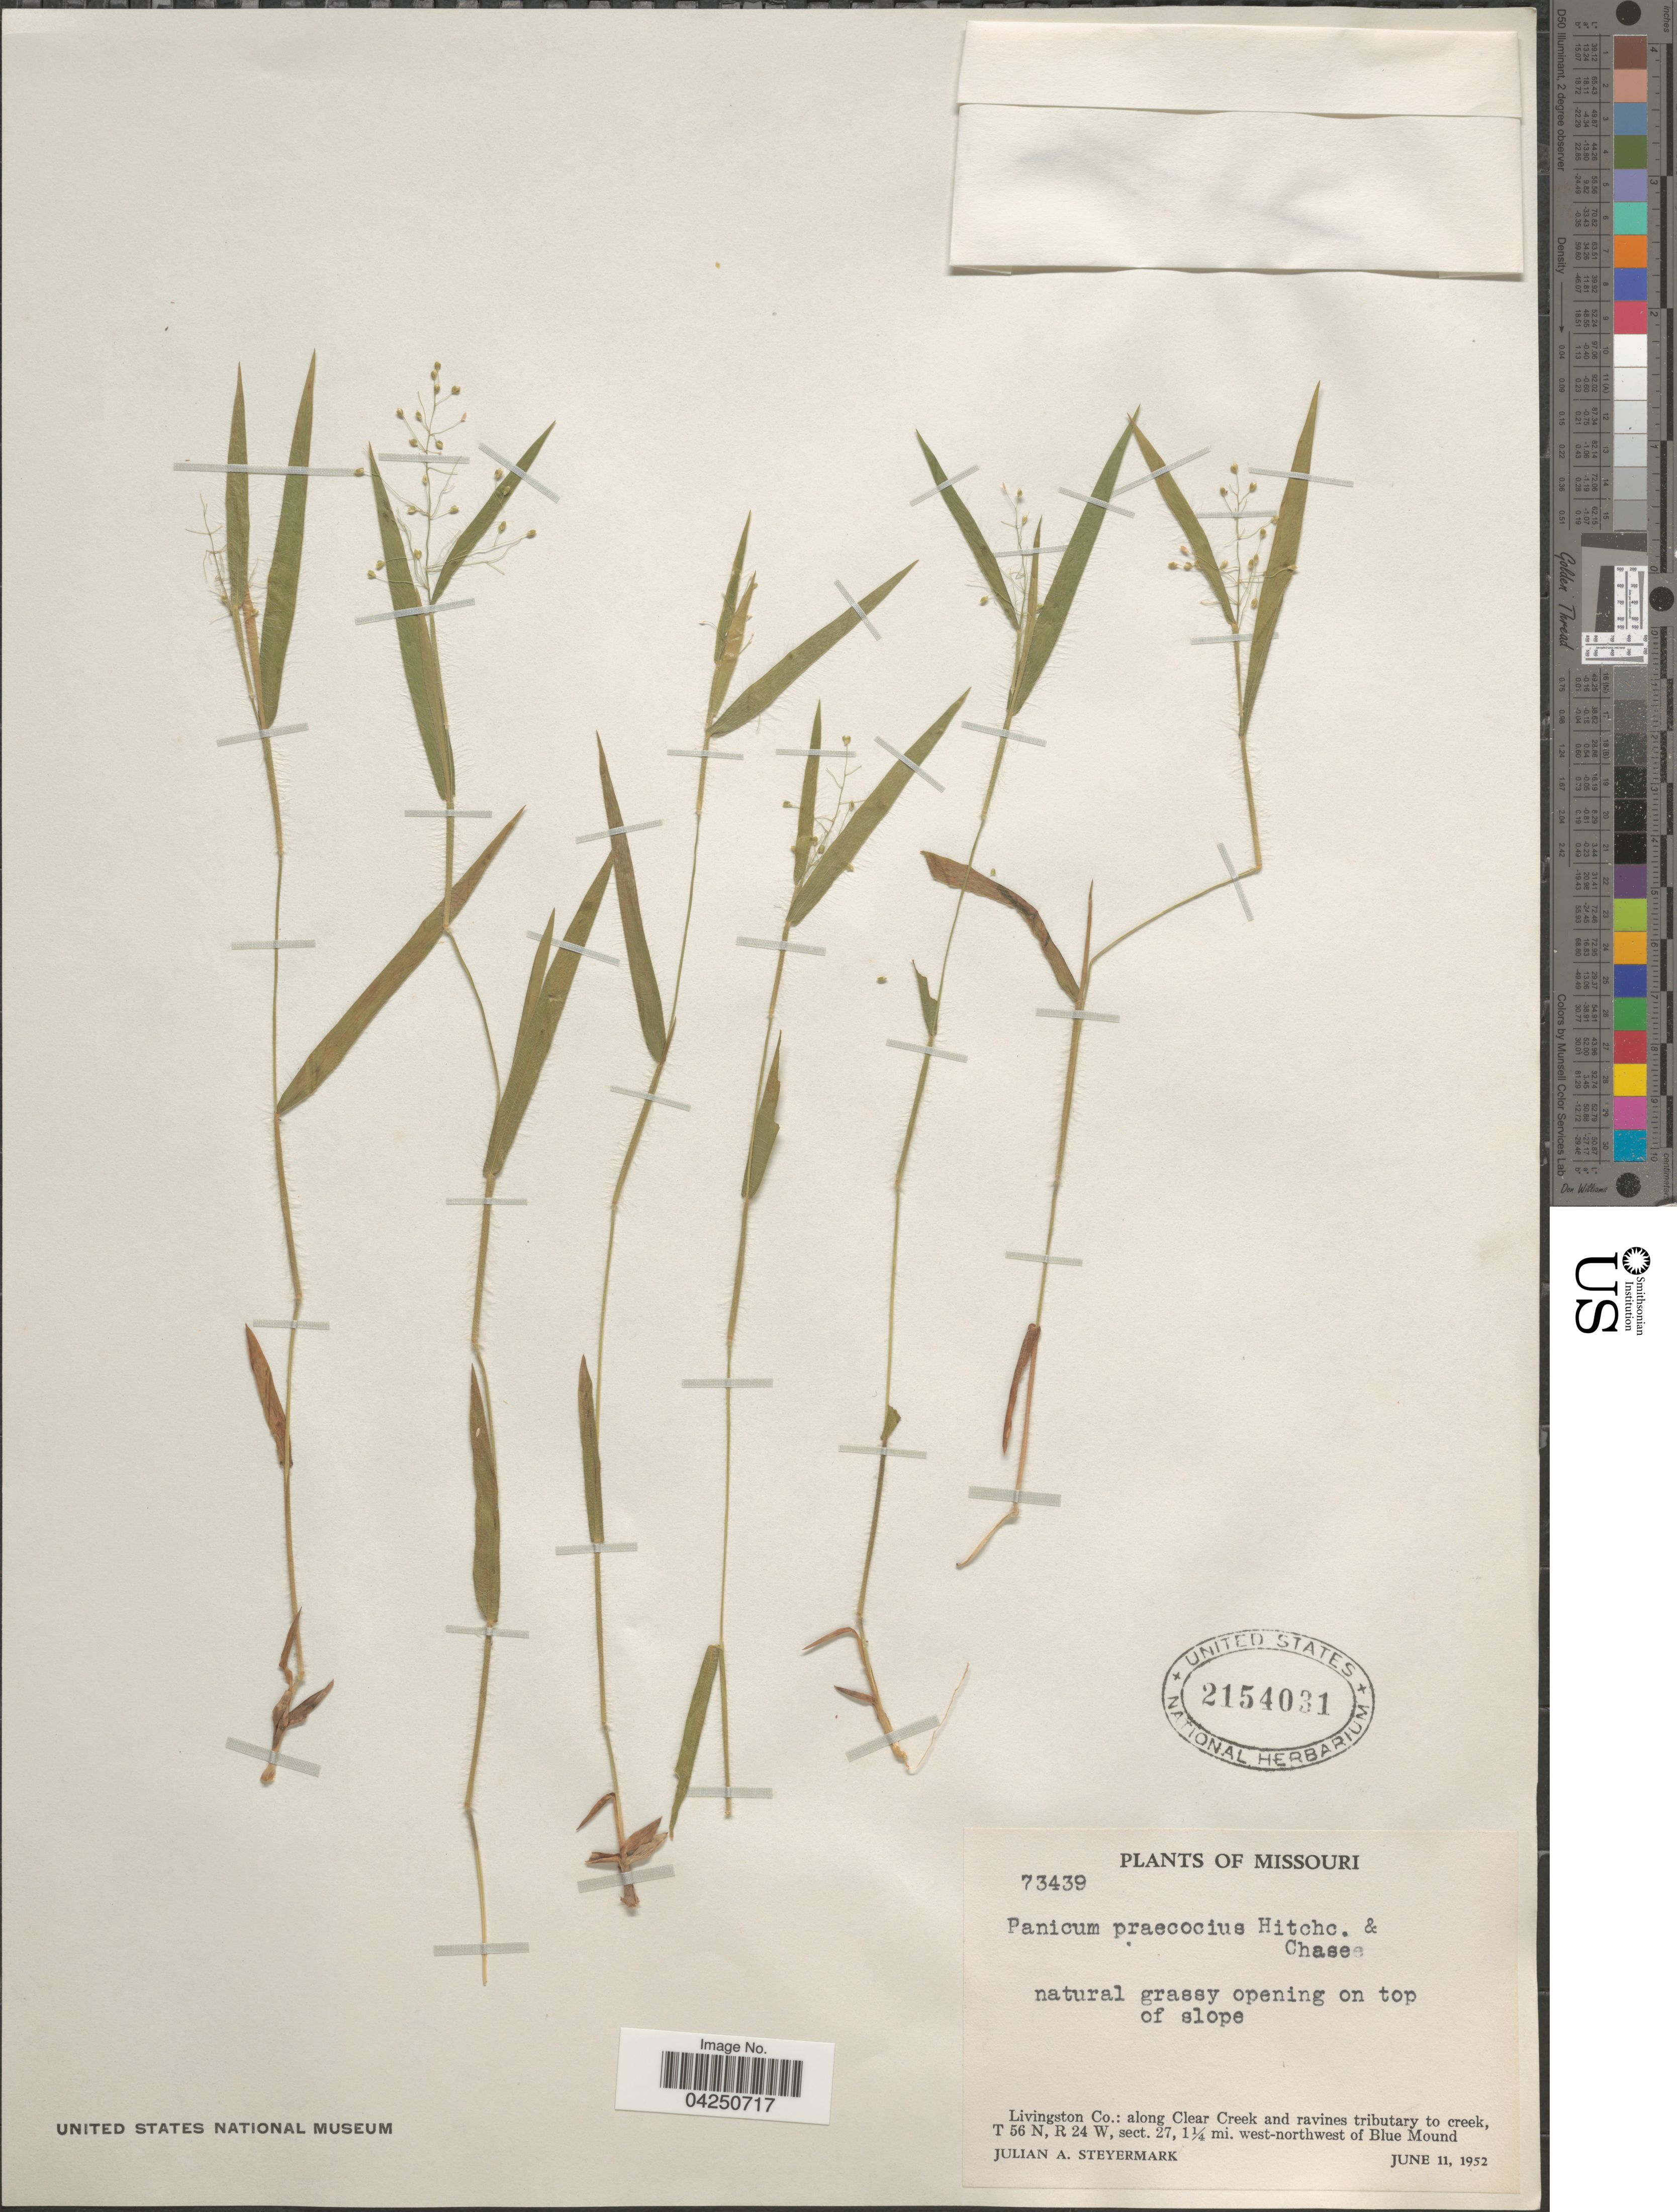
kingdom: Plantae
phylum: Tracheophyta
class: Liliopsida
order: Poales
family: Poaceae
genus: Dichanthelium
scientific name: Dichanthelium acuminatum var. acuminatum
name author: (Sw.) Gould & C.A. Clark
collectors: J. Steyermark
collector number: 73439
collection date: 1952-06-11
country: United States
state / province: Missouri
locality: Natural grassy opening on top of slope. Livingston Co.: along Clear Creek and ravines tributary to creek, T 56 N, R 24 W, sect. 27, 1¼ mi. west-northwest of Blue Mound.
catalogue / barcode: US 2154031